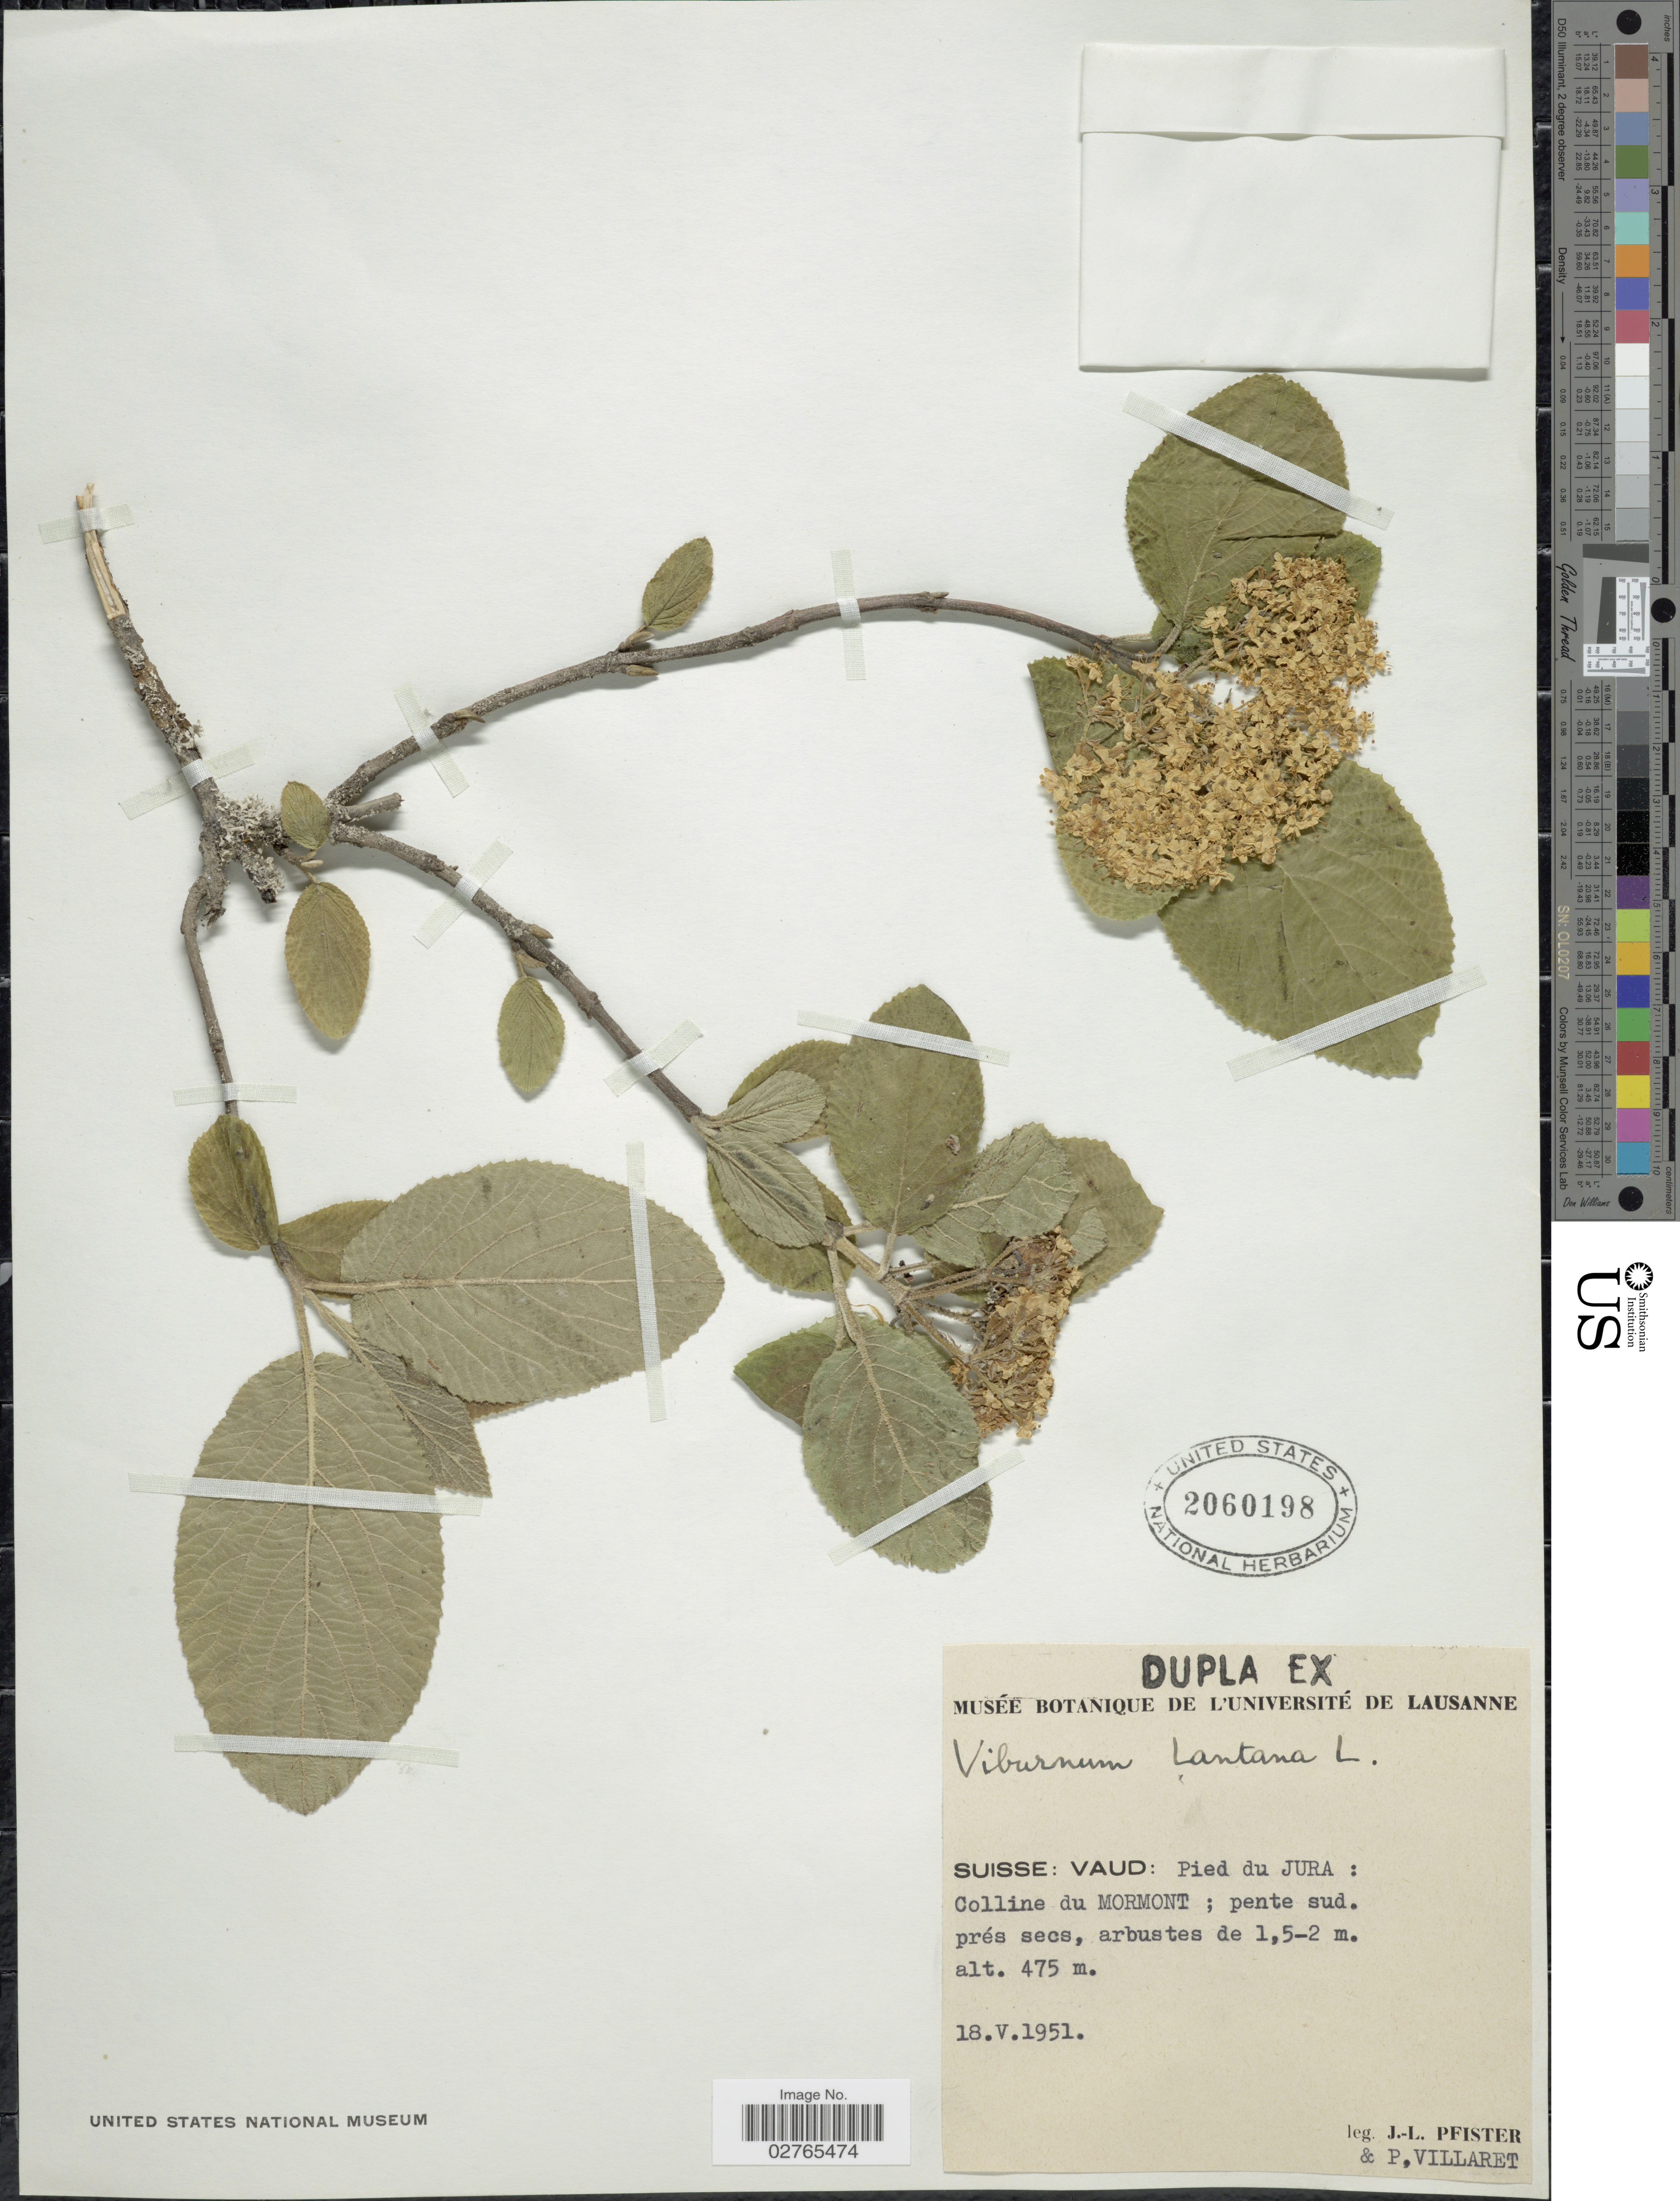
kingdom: Plantae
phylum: Tracheophyta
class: Magnoliopsida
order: Dipsacales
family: Viburnaceae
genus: Viburnum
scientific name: Viburnum lantana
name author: L.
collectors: J. Pfister & P. Villaret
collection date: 1951-05-18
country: Switzerland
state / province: Vaud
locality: Suisse: Vaud: Pied du Jura: Colline du Mormont; pente sud.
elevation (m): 475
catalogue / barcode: US 2060198